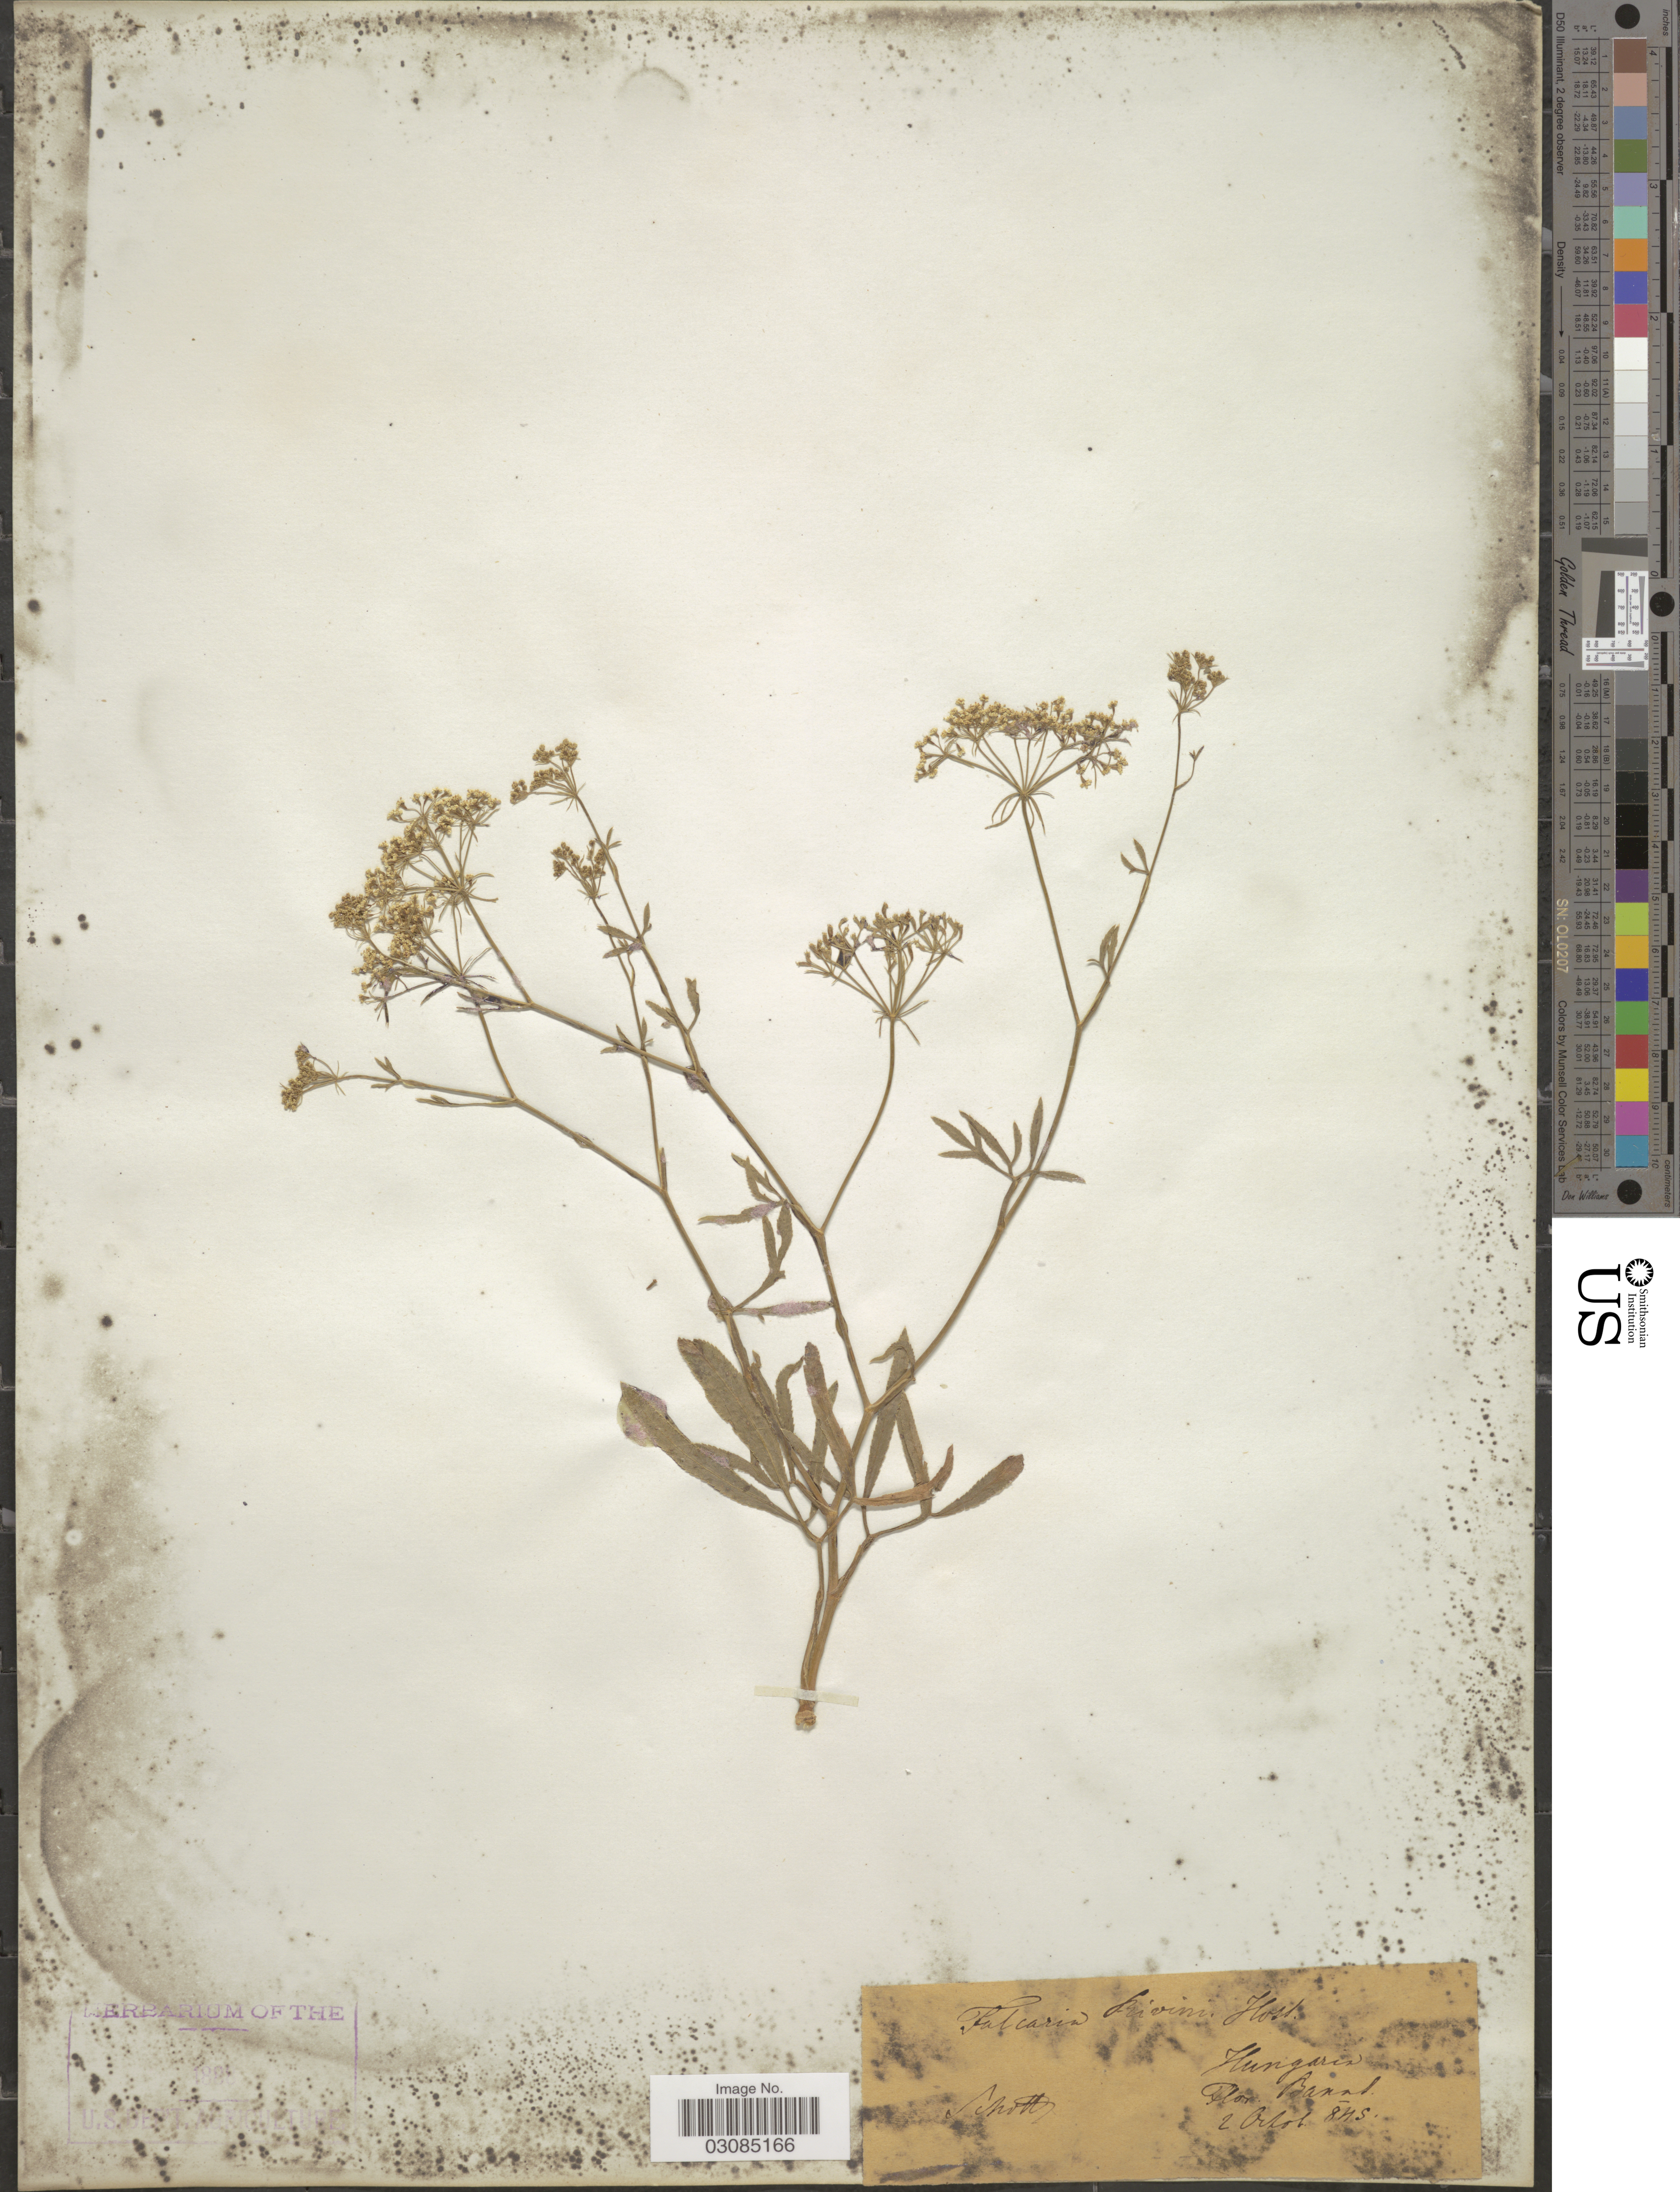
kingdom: Plantae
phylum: Tracheophyta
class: Magnoliopsida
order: Apiales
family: Apiaceae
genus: Falcaria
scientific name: Falcaria rivini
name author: Host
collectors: Schott, --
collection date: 1845-10-02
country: Hungary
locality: Banat.